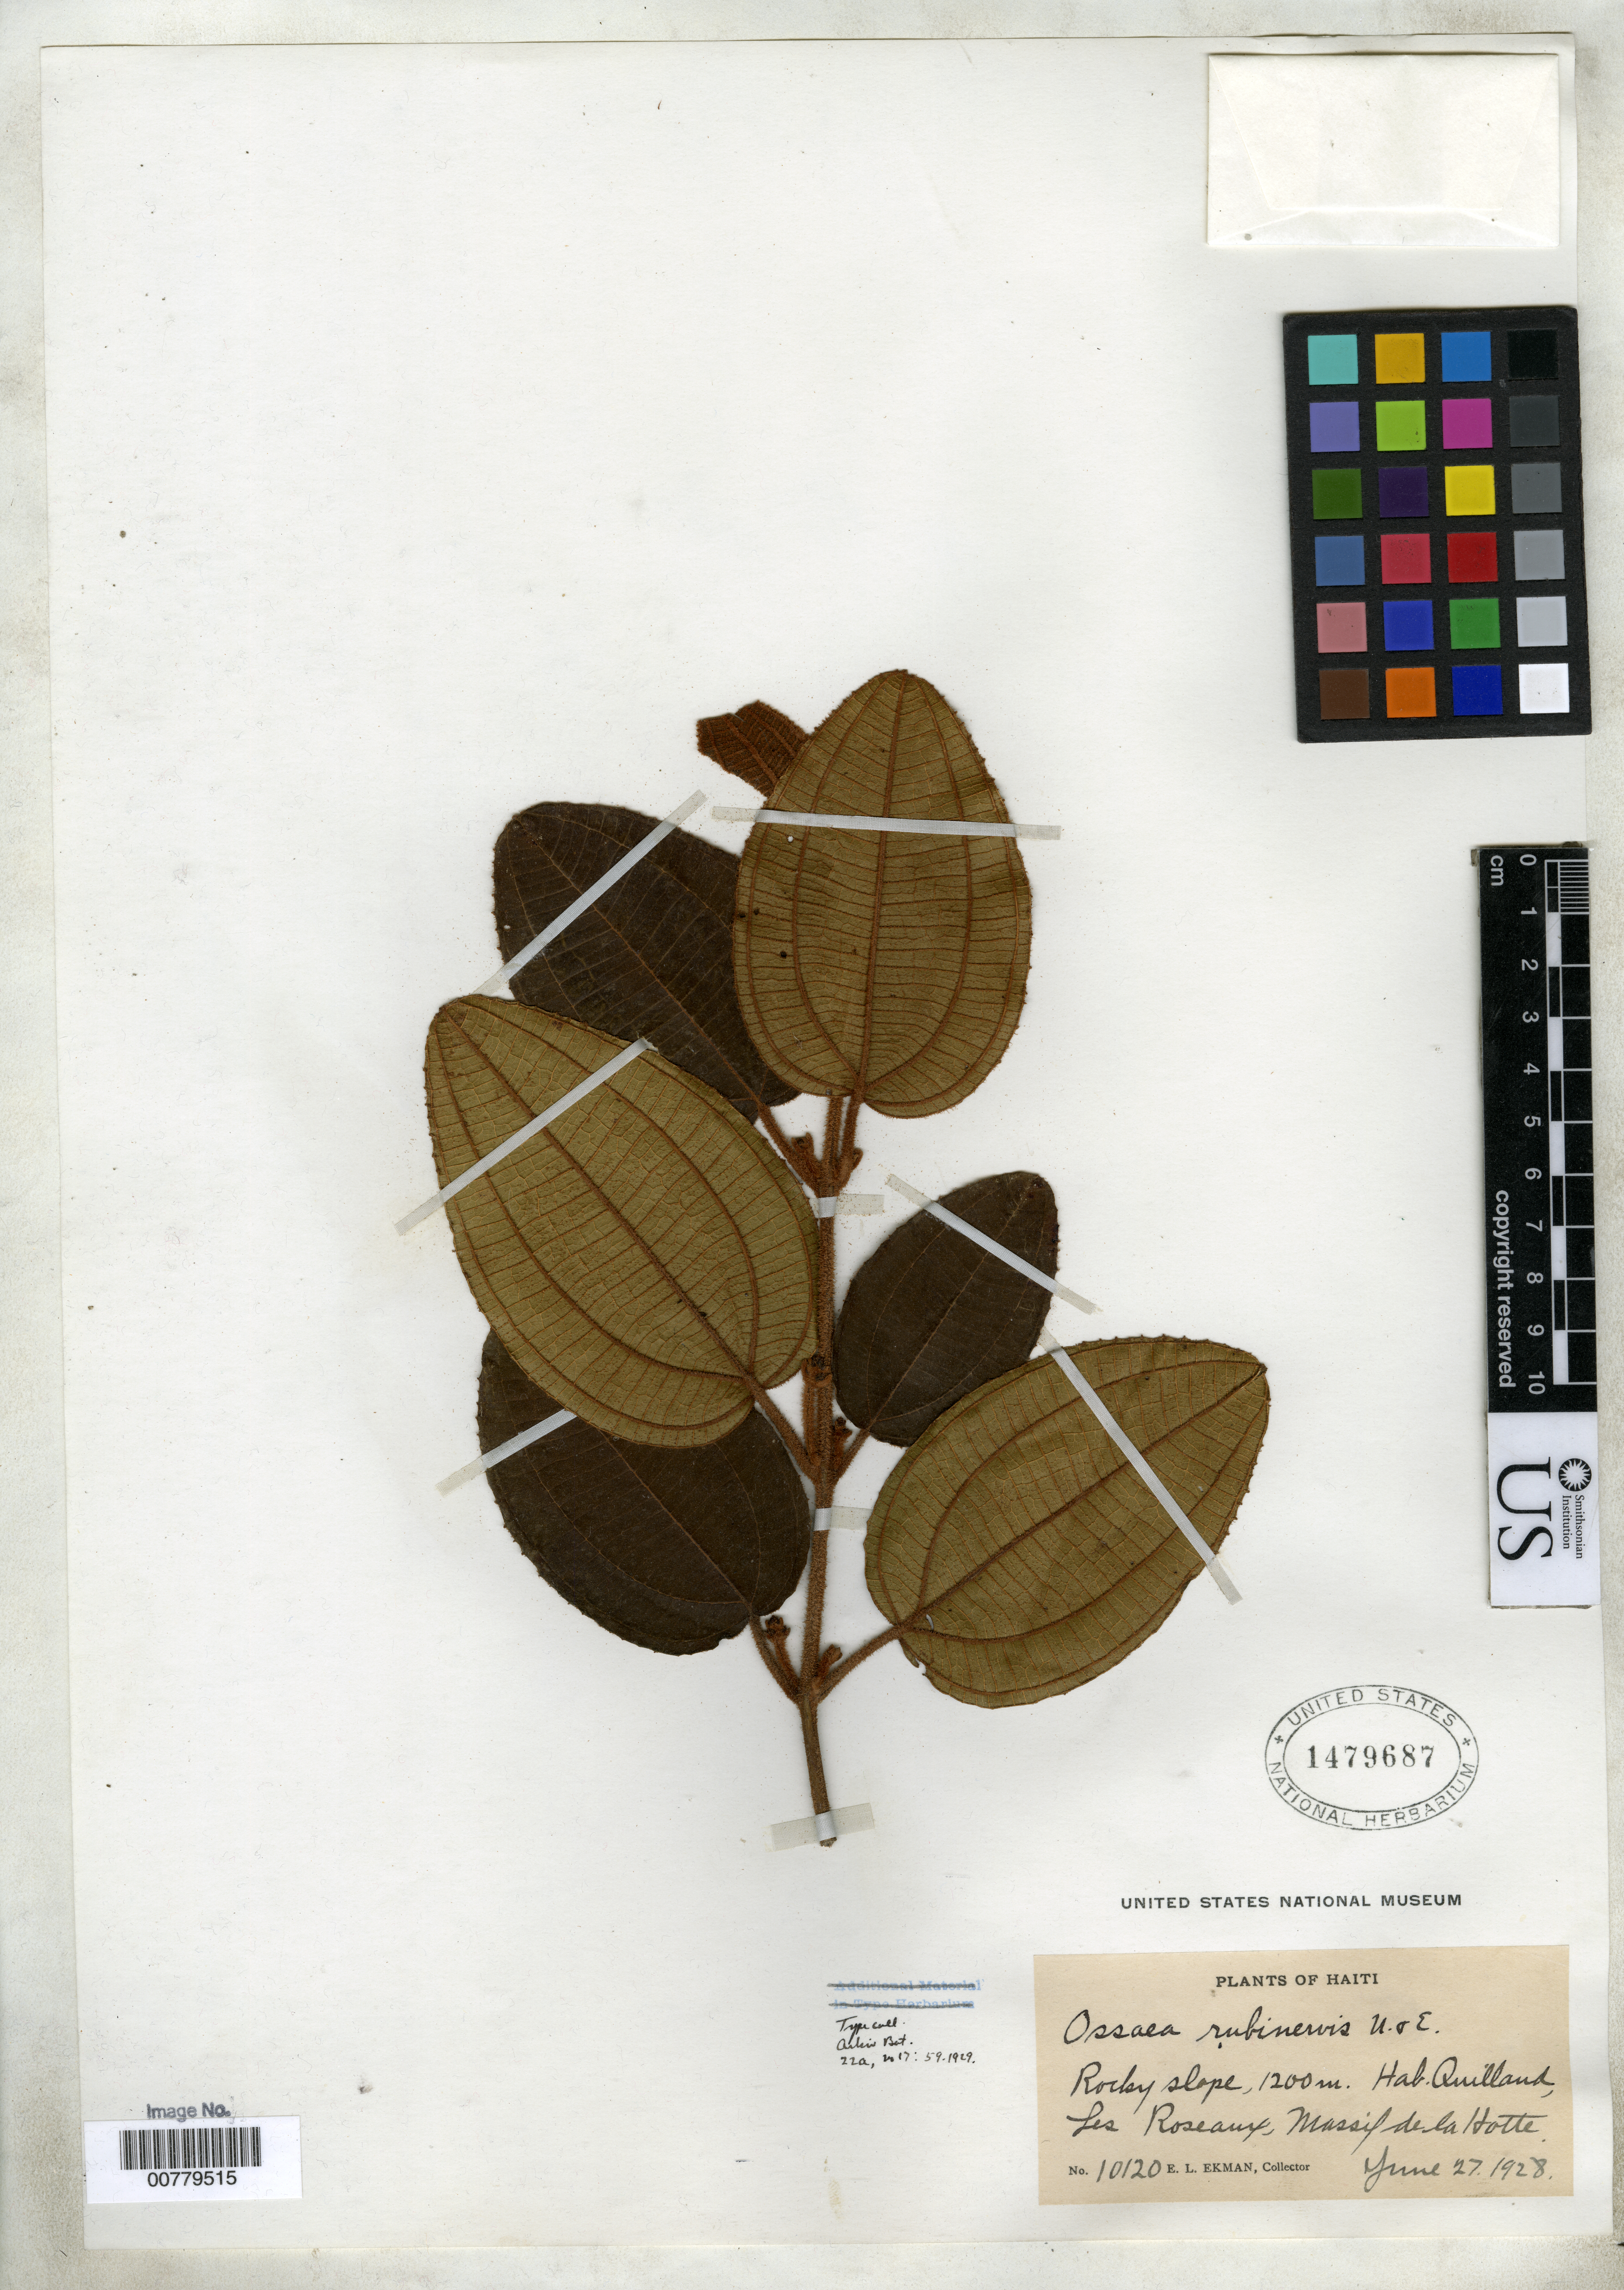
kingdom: Plantae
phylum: Tracheophyta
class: Magnoliopsida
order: Myrtales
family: Melastomataceae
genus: Ossaea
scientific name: Ossaea rubrinervis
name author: Urb. & Ekman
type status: Isotype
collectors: E. L. Ekman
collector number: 10120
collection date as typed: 27 Jun 1928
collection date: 1928-06-27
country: Haiti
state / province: Grand'Anse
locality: Quillaud, Les Roseaux, Massif de la Hotte.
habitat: Rocky slope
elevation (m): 1200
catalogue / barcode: US 1479687